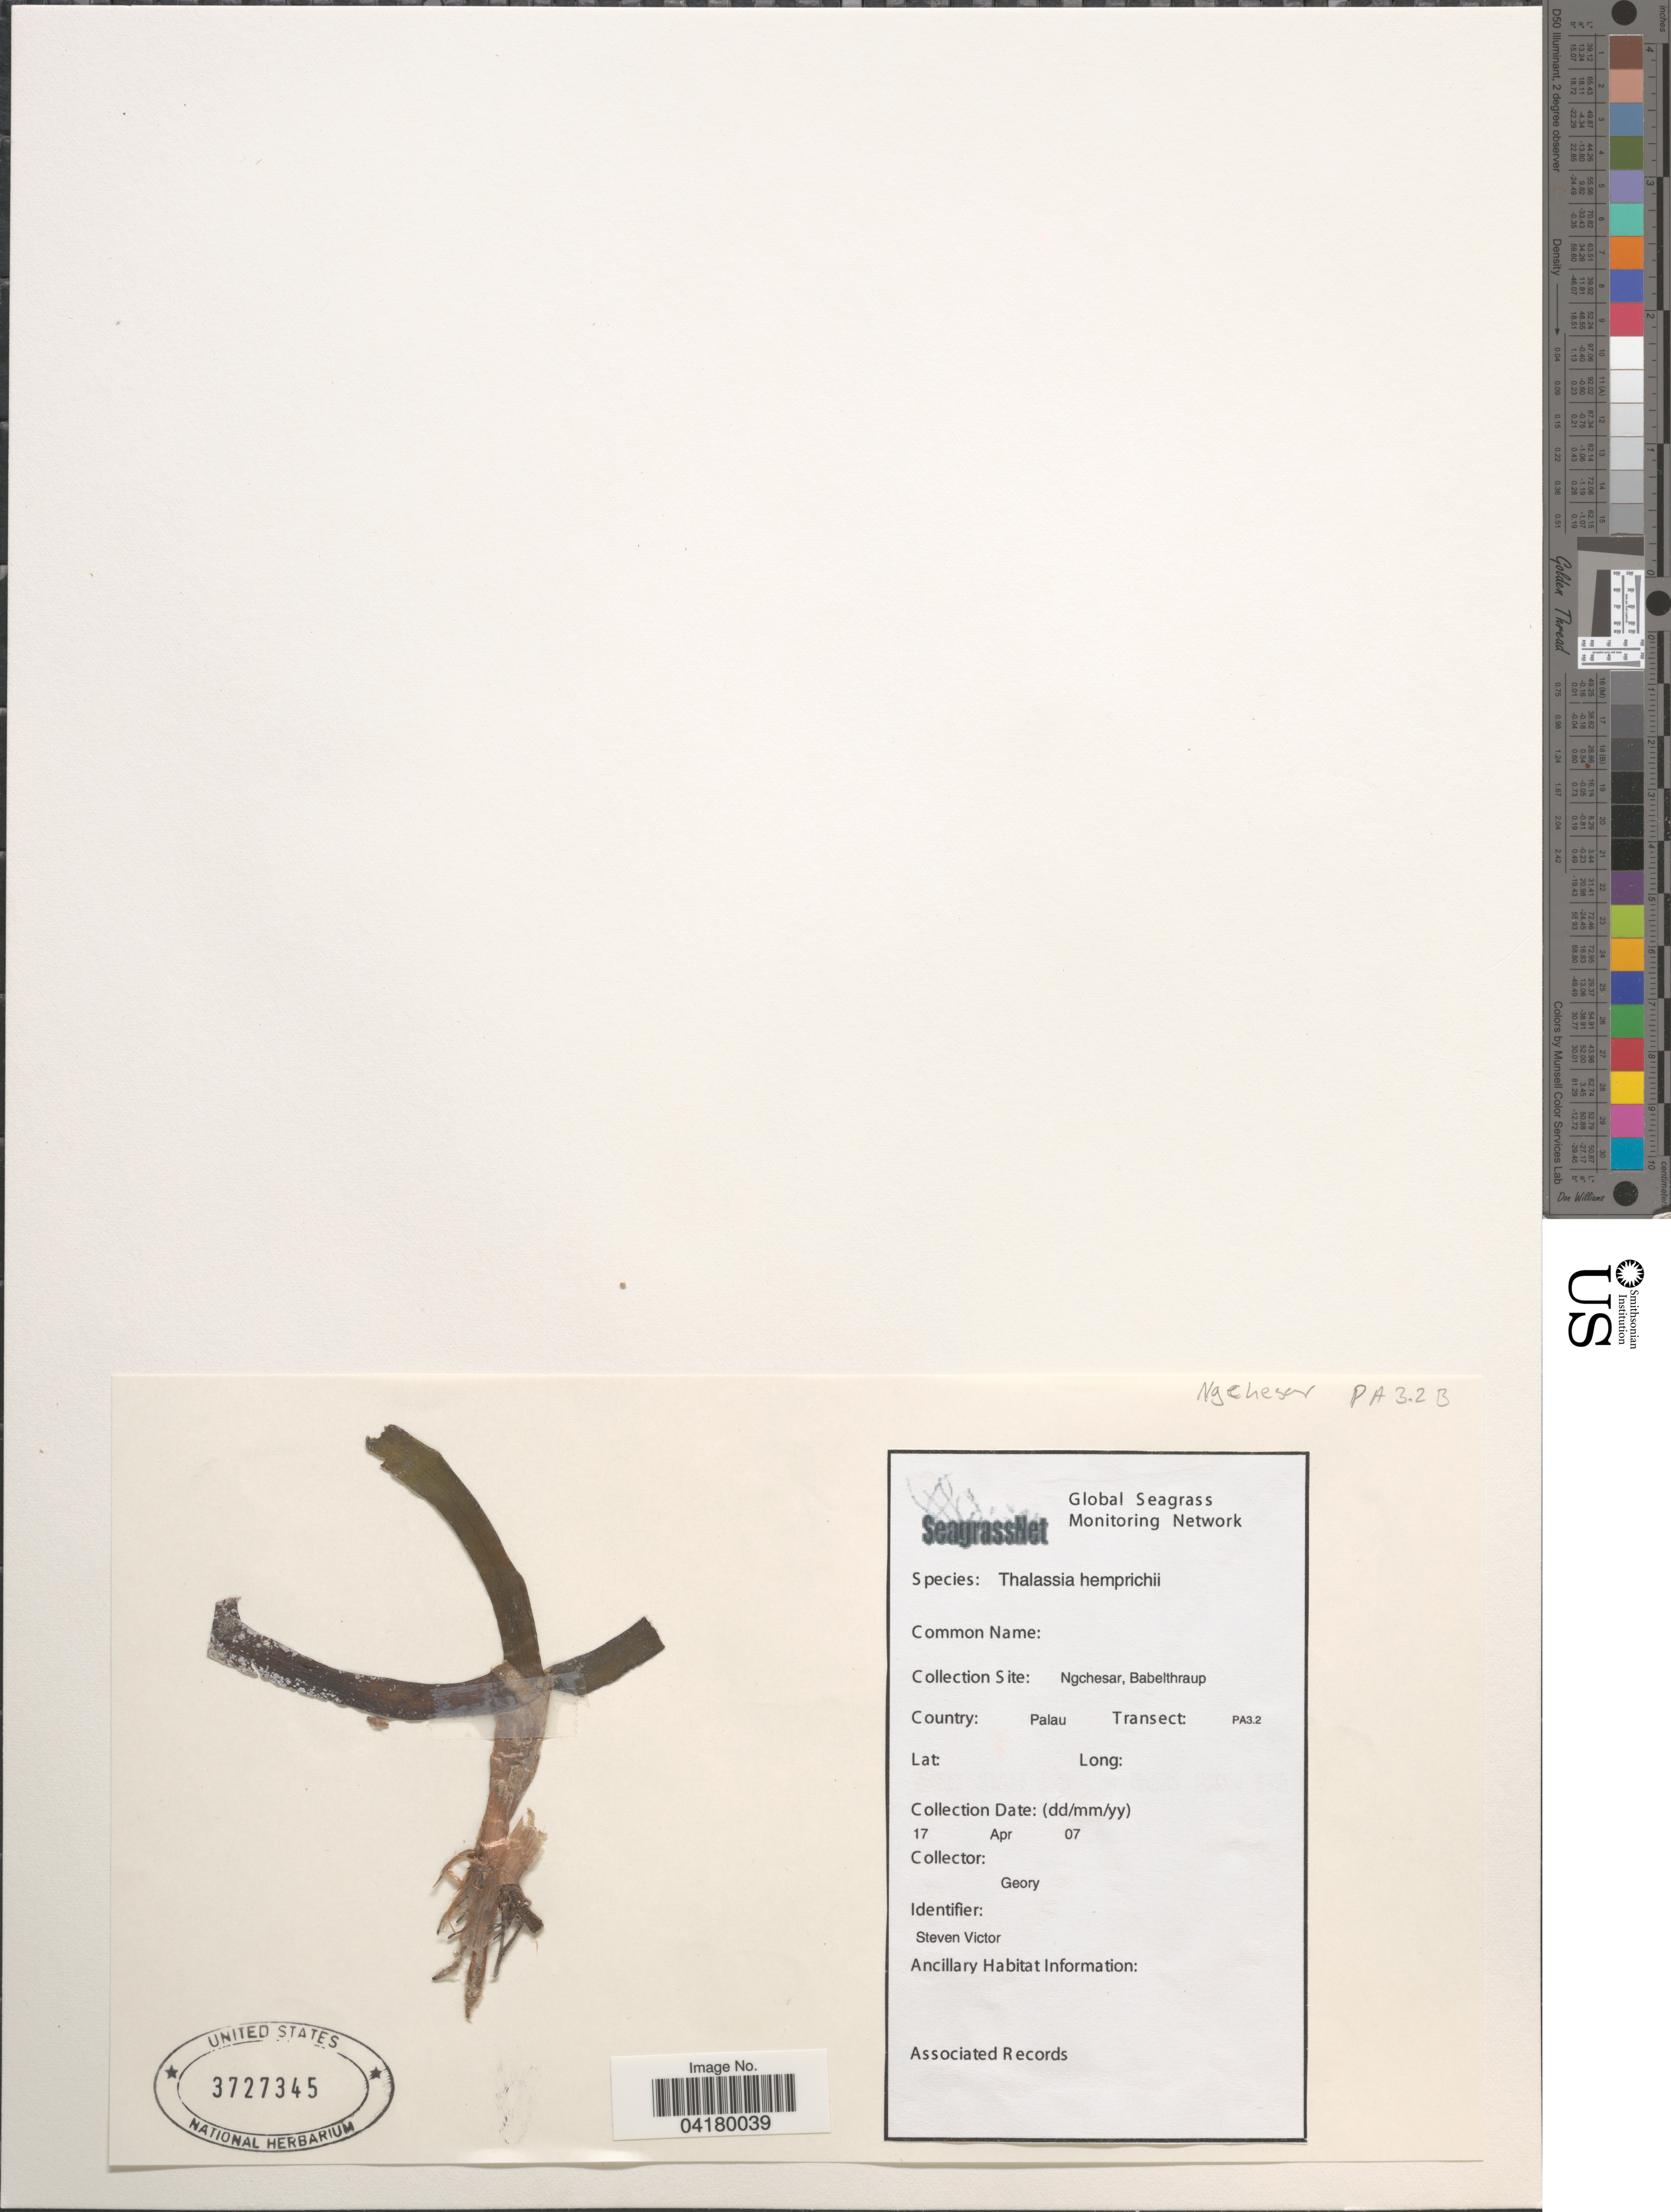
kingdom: Plantae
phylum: Tracheophyta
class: Liliopsida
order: Alismatales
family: Hydrocharitaceae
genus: Thalassia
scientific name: Thalassia hemprichii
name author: Asch.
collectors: Geor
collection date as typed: Transcribed d/m/y: 17/4/7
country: Palau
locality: Collection Site: Ngchesar, Babelthraup. Country: Palau. Transect: PA3.2.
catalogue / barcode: US 3727345